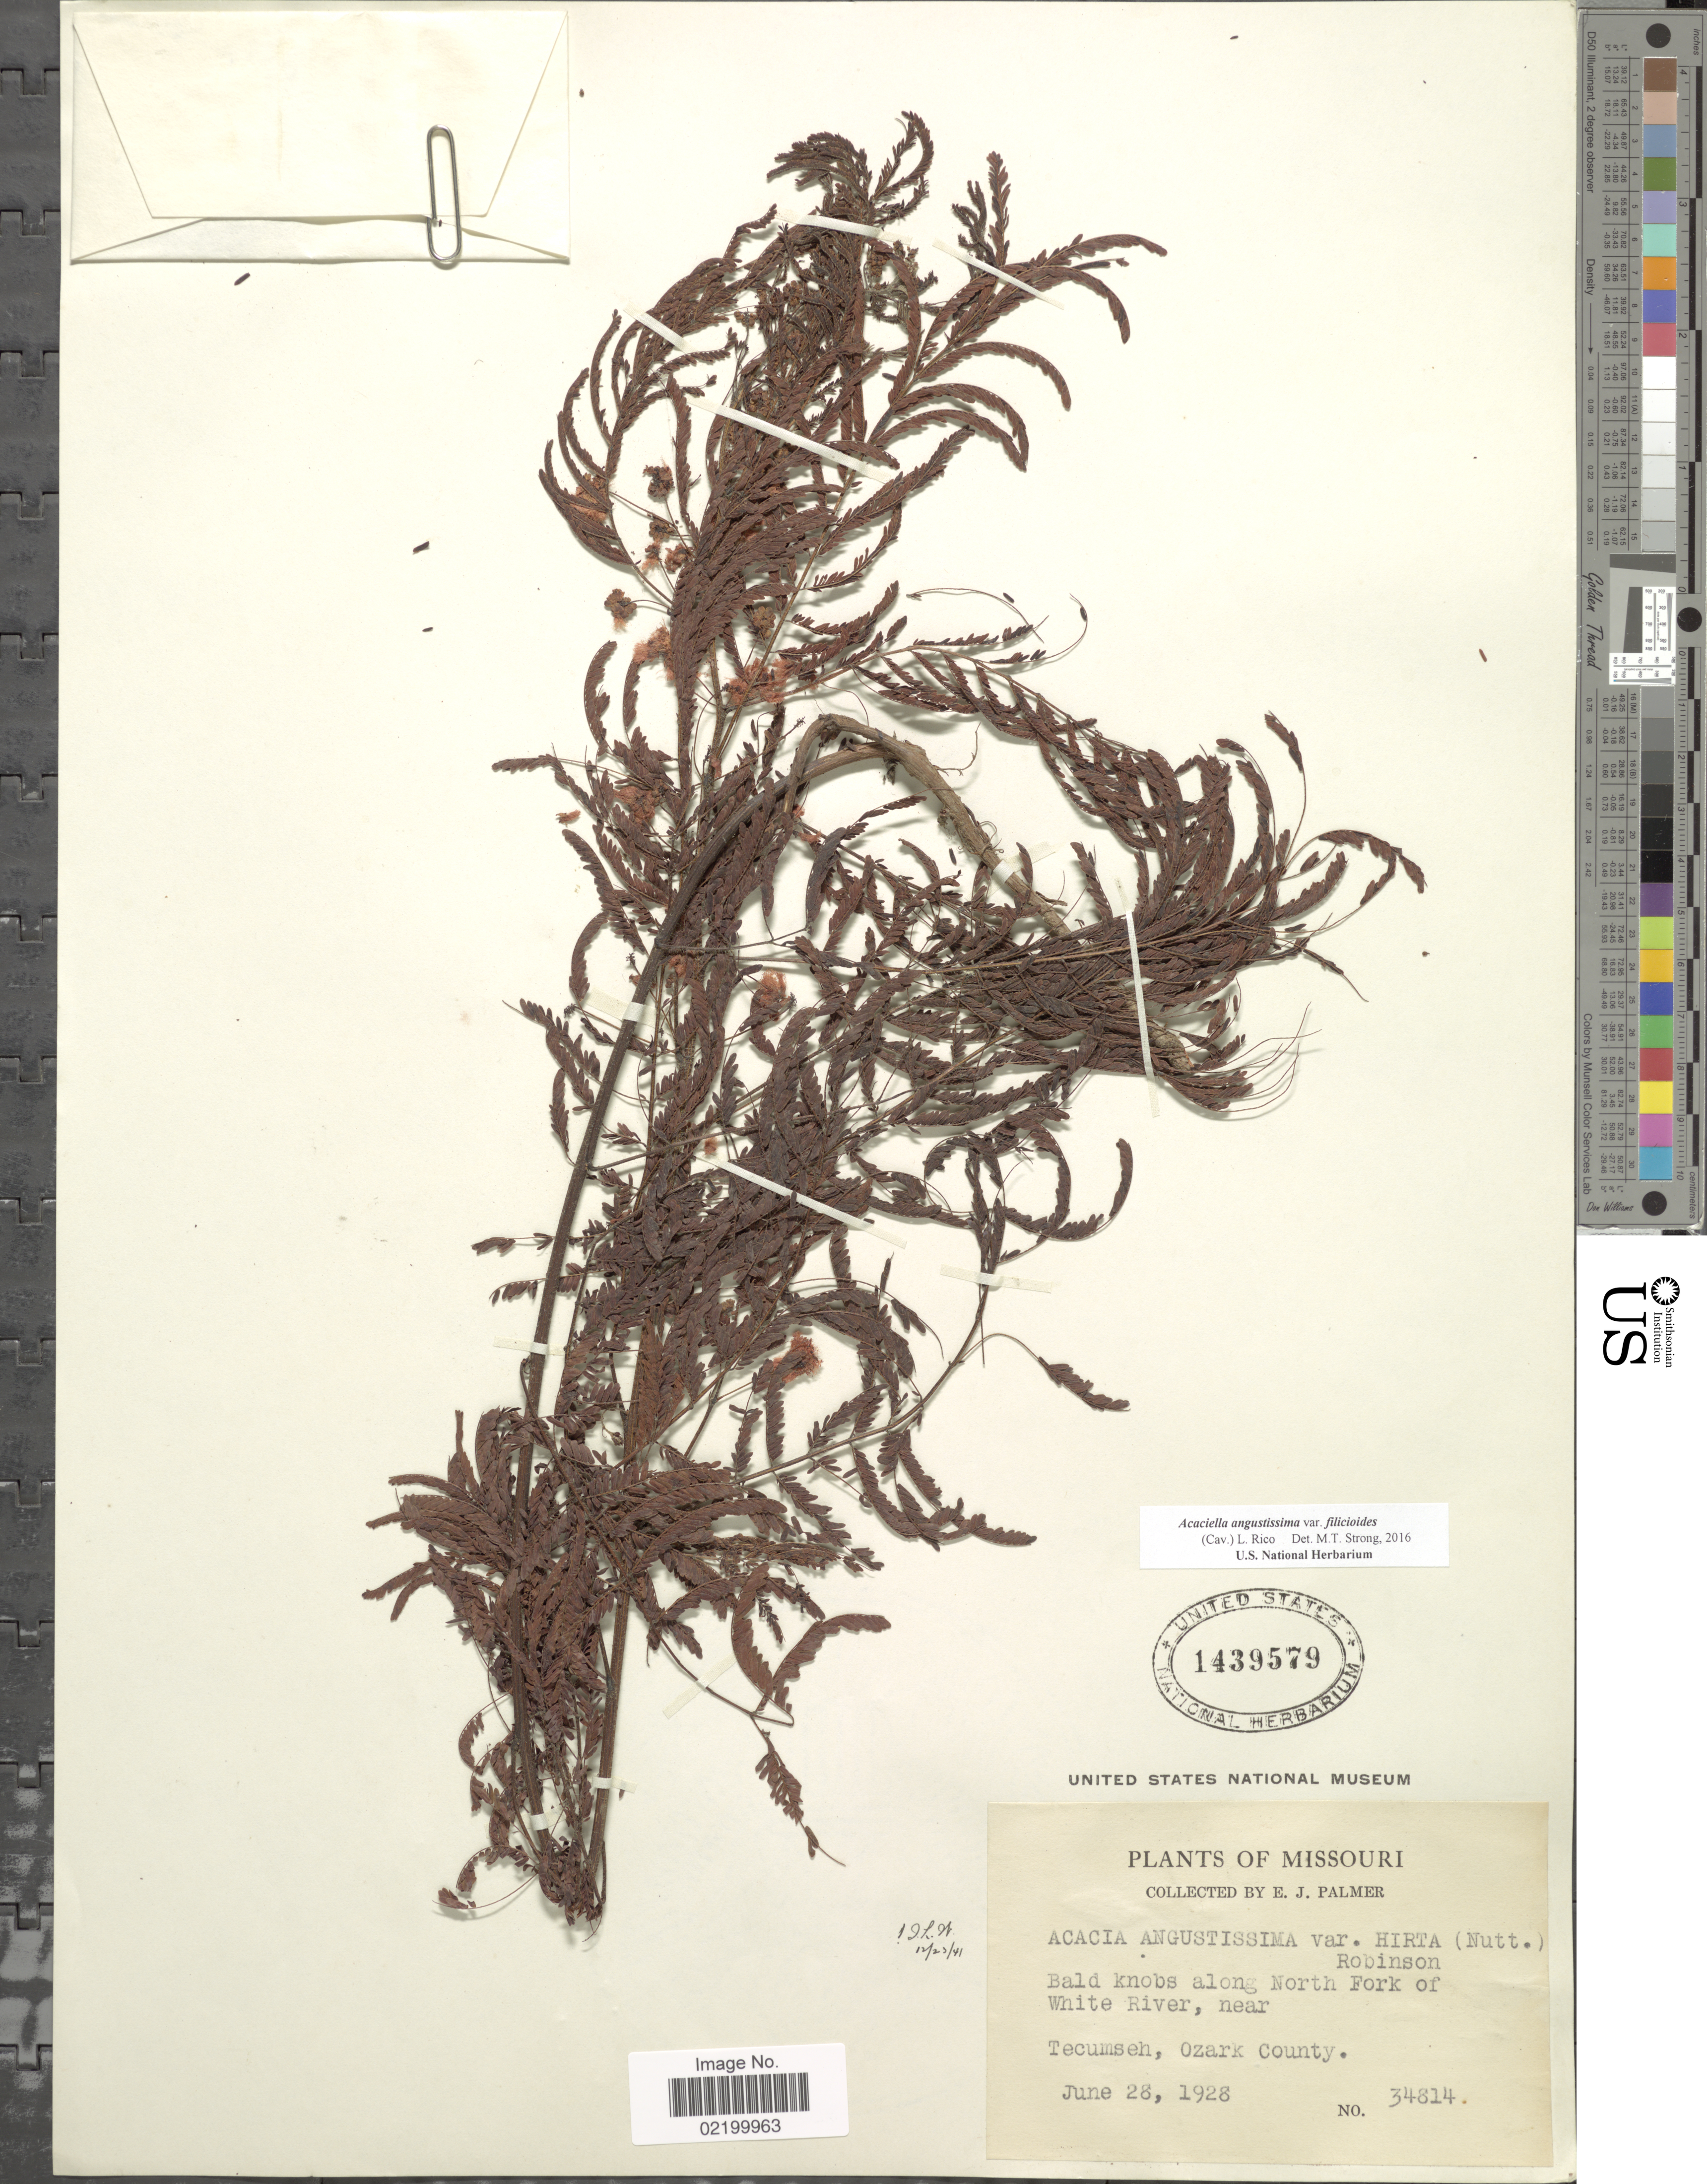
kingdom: Plantae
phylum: Tracheophyta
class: Magnoliopsida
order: Fabales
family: Fabaceae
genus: Acaciella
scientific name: Acaciella angustissima var. filicioides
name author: (Cav.) L. Rico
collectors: E. J. Palmer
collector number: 34814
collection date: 1928-06-28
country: United States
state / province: Missouri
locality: Along North Fork of White River, near Tecumseh, Ozark county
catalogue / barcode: US 1439579